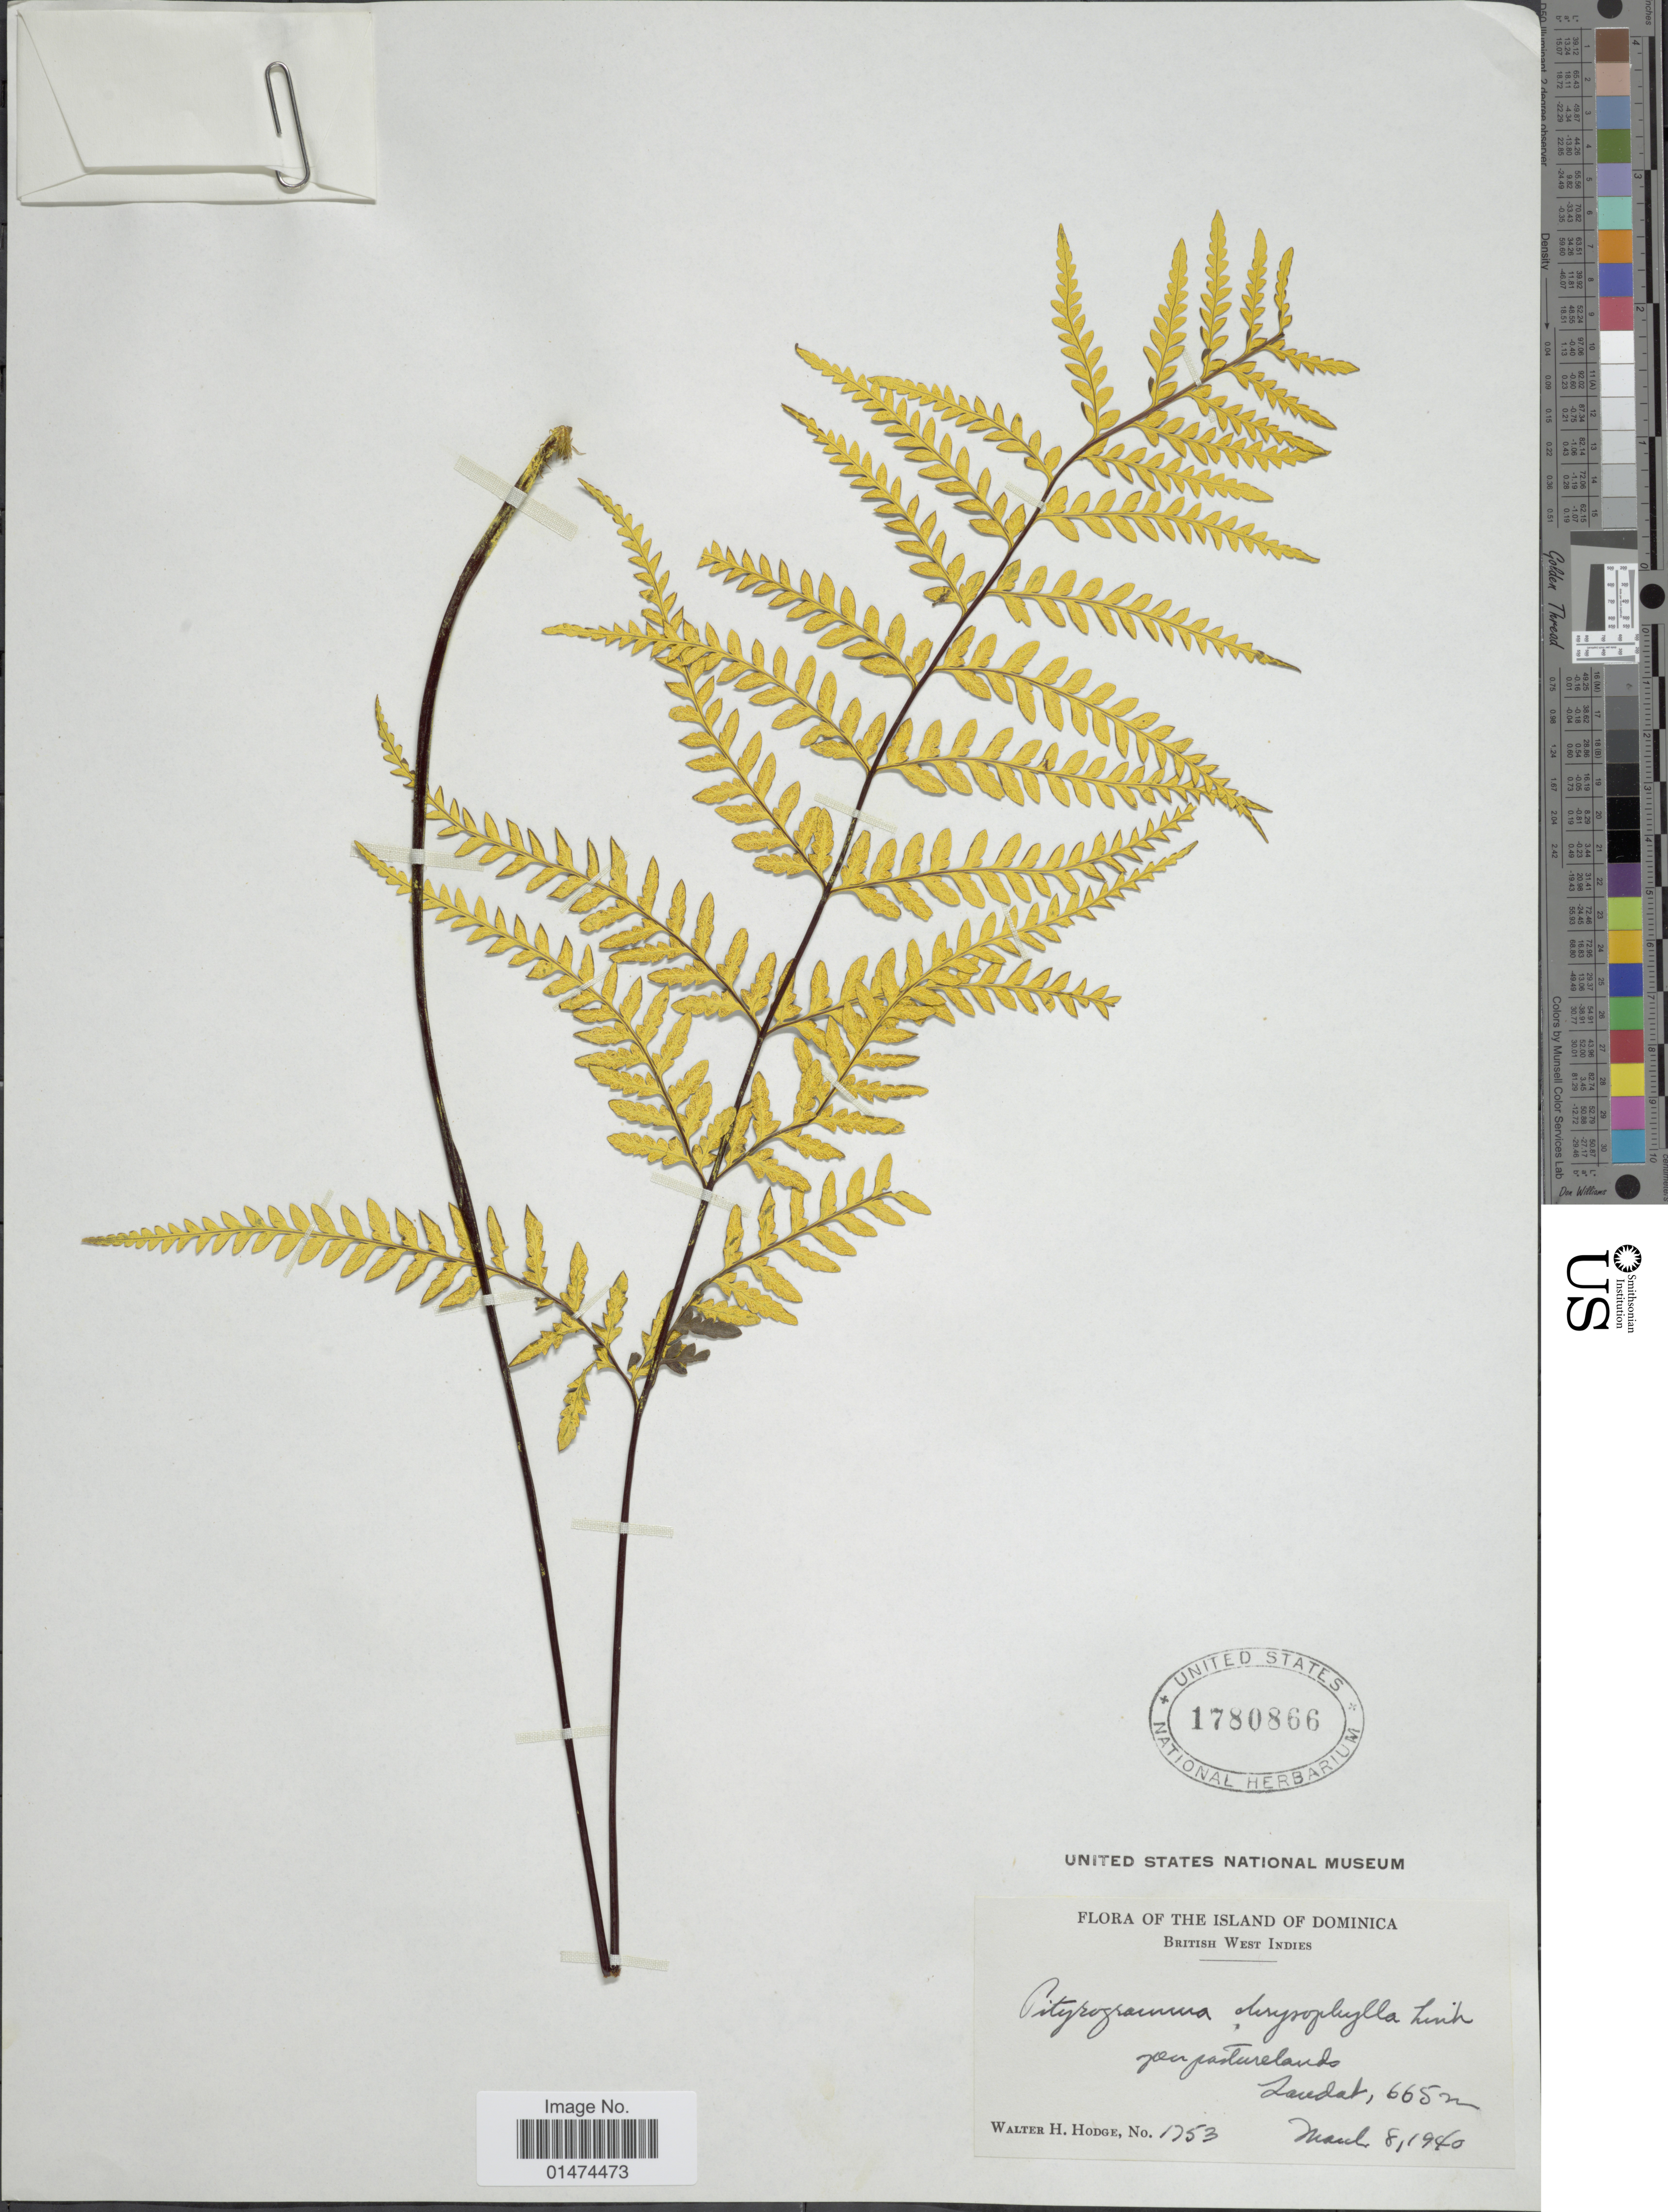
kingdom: Plantae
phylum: Tracheophyta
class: Polypodiopsida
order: Polypodiales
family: Pteridaceae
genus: Pityrogramma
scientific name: Pityrogramma chrysophylla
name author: (Sw.) Link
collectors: W. Hodge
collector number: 1753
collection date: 1940-03-08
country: Dominica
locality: Island of Dominca, British West Indies.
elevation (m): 665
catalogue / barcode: US 1780866